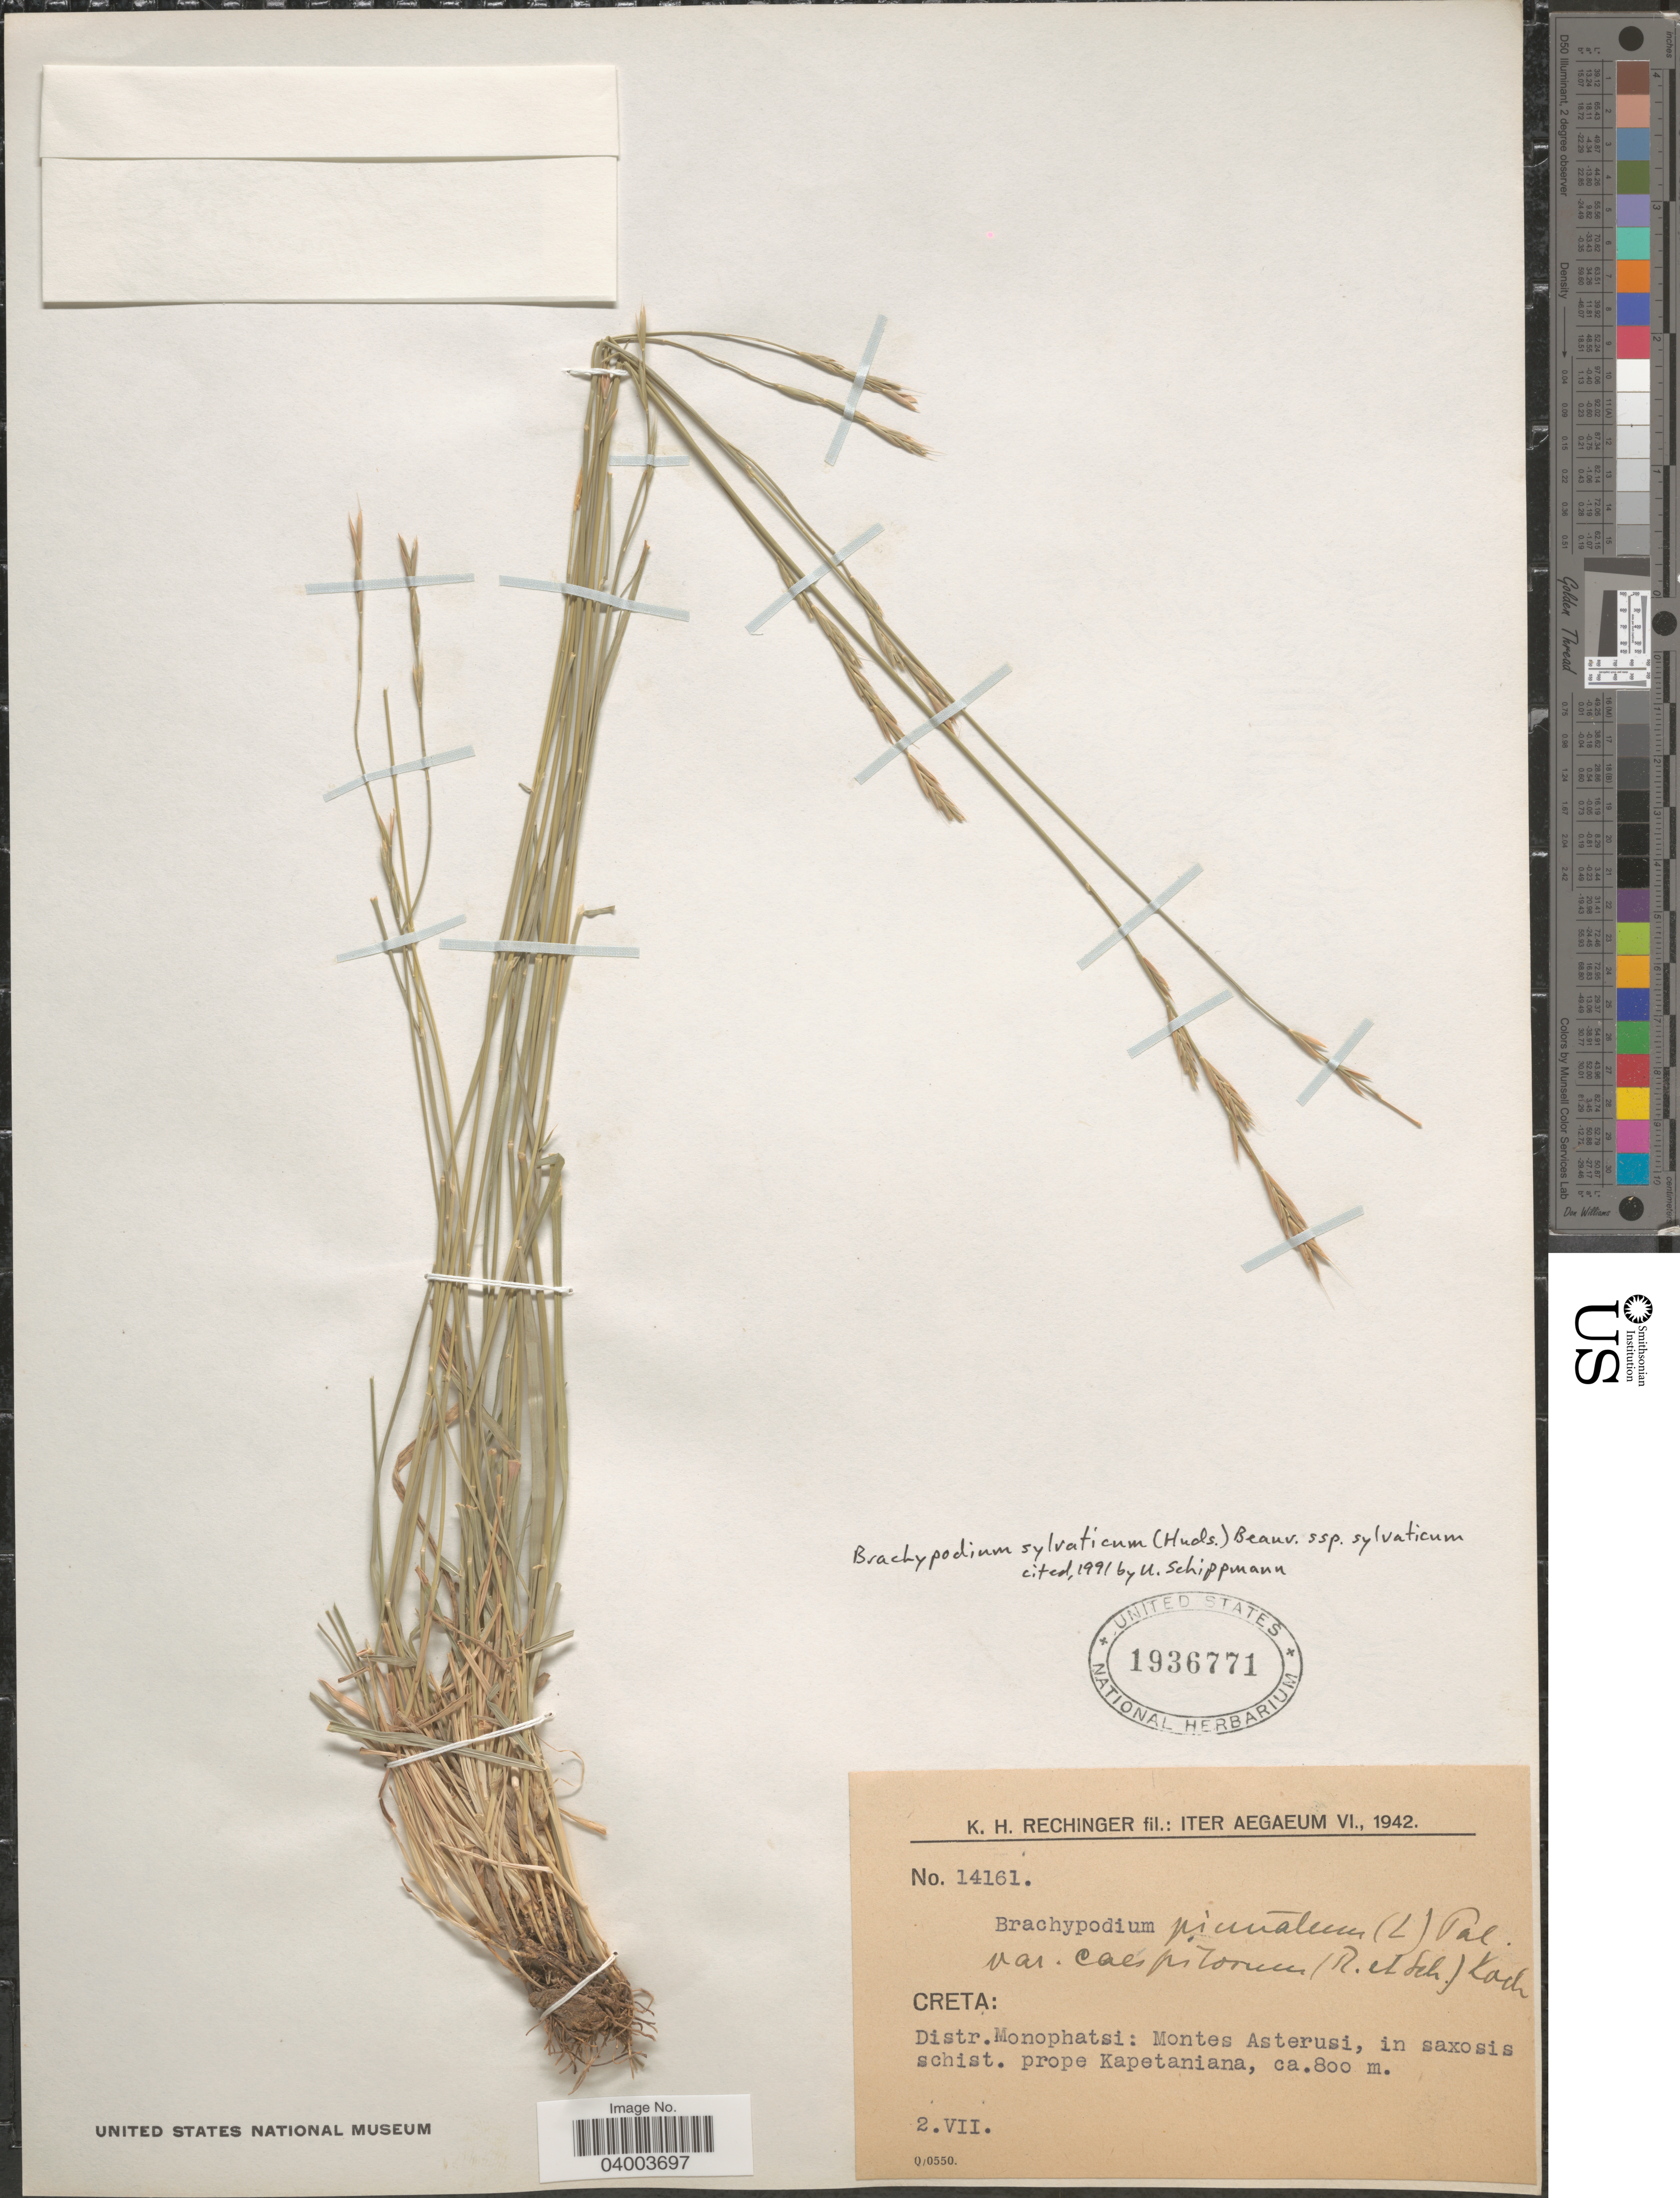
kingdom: Plantae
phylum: Tracheophyta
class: Liliopsida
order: Poales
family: Poaceae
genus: Brachypodium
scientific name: Brachypodium sylvaticum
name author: (Huds.) P. Beauv.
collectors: K. H. Rechinger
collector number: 14161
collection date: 1942-07-02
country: Greece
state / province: Crete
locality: Aegaeum. Creta: Distr. Monophatsi: Montes Asterusi, in saxosis schist. prope Kapetaniana.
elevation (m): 800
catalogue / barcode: US 1936771